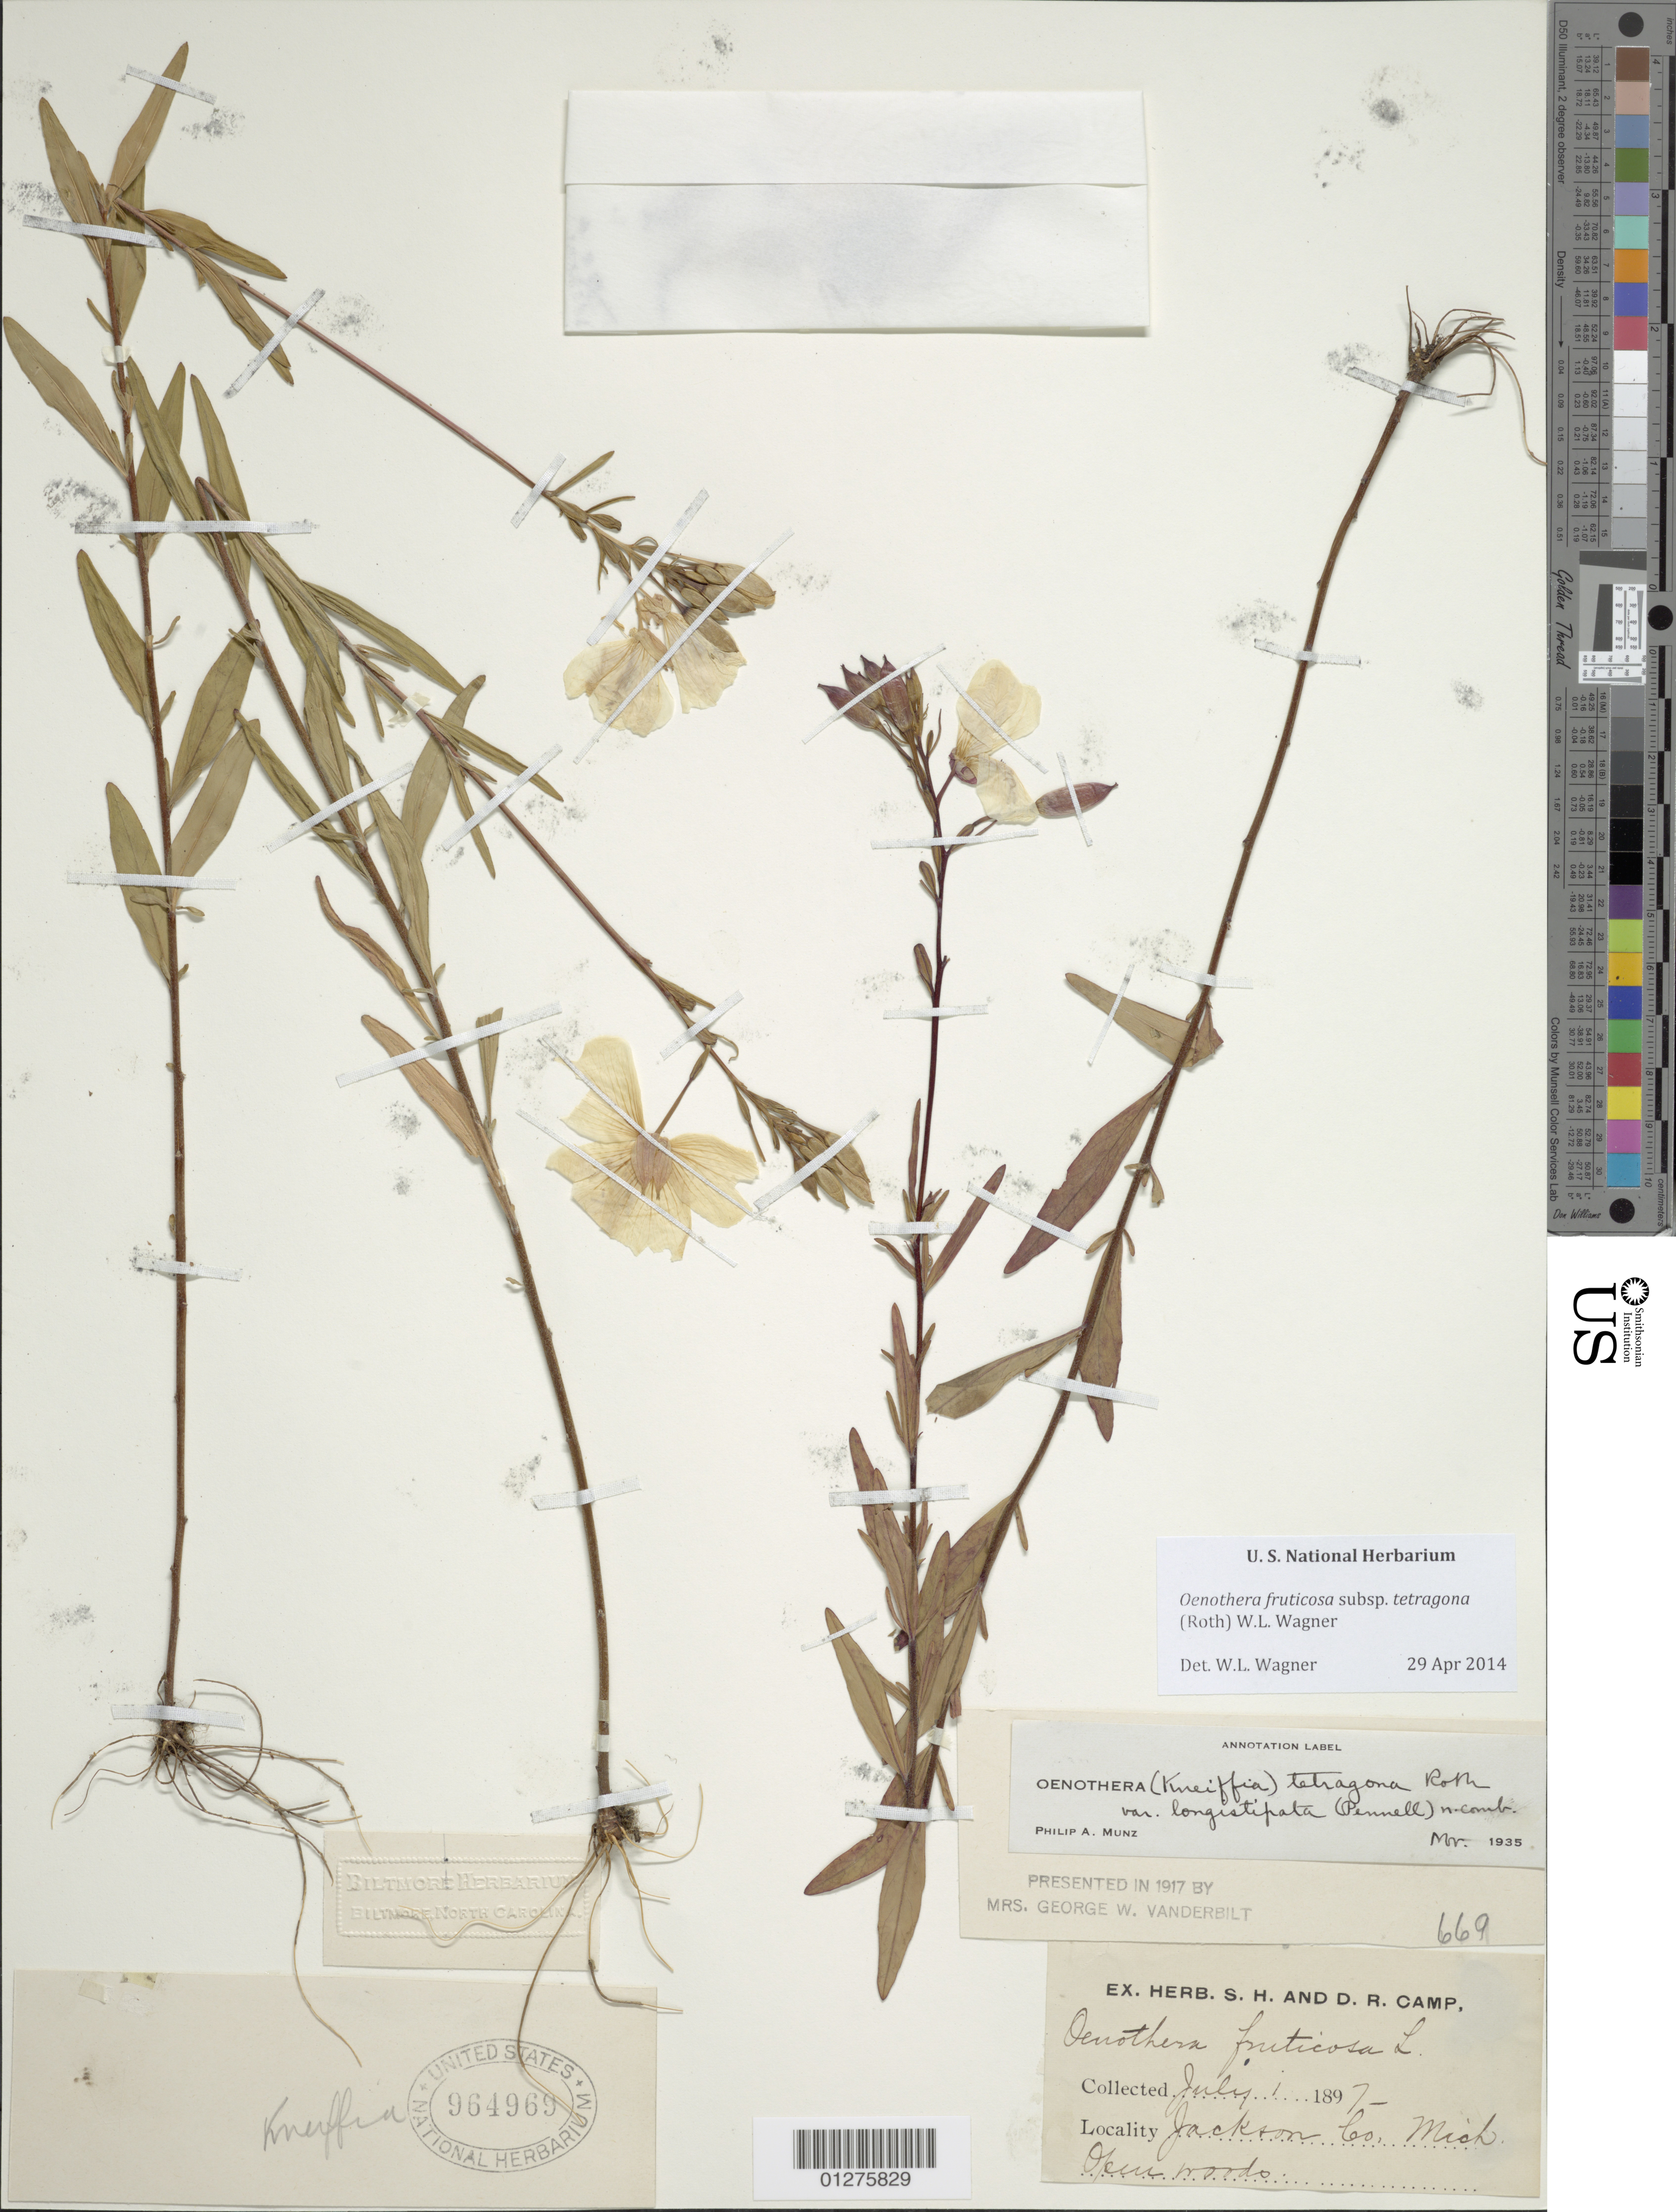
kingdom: Plantae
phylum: Tracheophyta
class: Magnoliopsida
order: Myrtales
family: Onagraceae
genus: Oenothera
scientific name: Oenothera fruticosa subsp. tetragona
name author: (Roth) W.L. Wagner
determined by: Wagner, W. L., (BOT), Smithsonian Institution - National Museum of Natural History (UNITED STATES)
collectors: S. H. Camp & D. R. Camp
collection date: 1897-07-01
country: United States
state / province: Michigan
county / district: Jackson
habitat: Open woods.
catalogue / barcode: US 964969